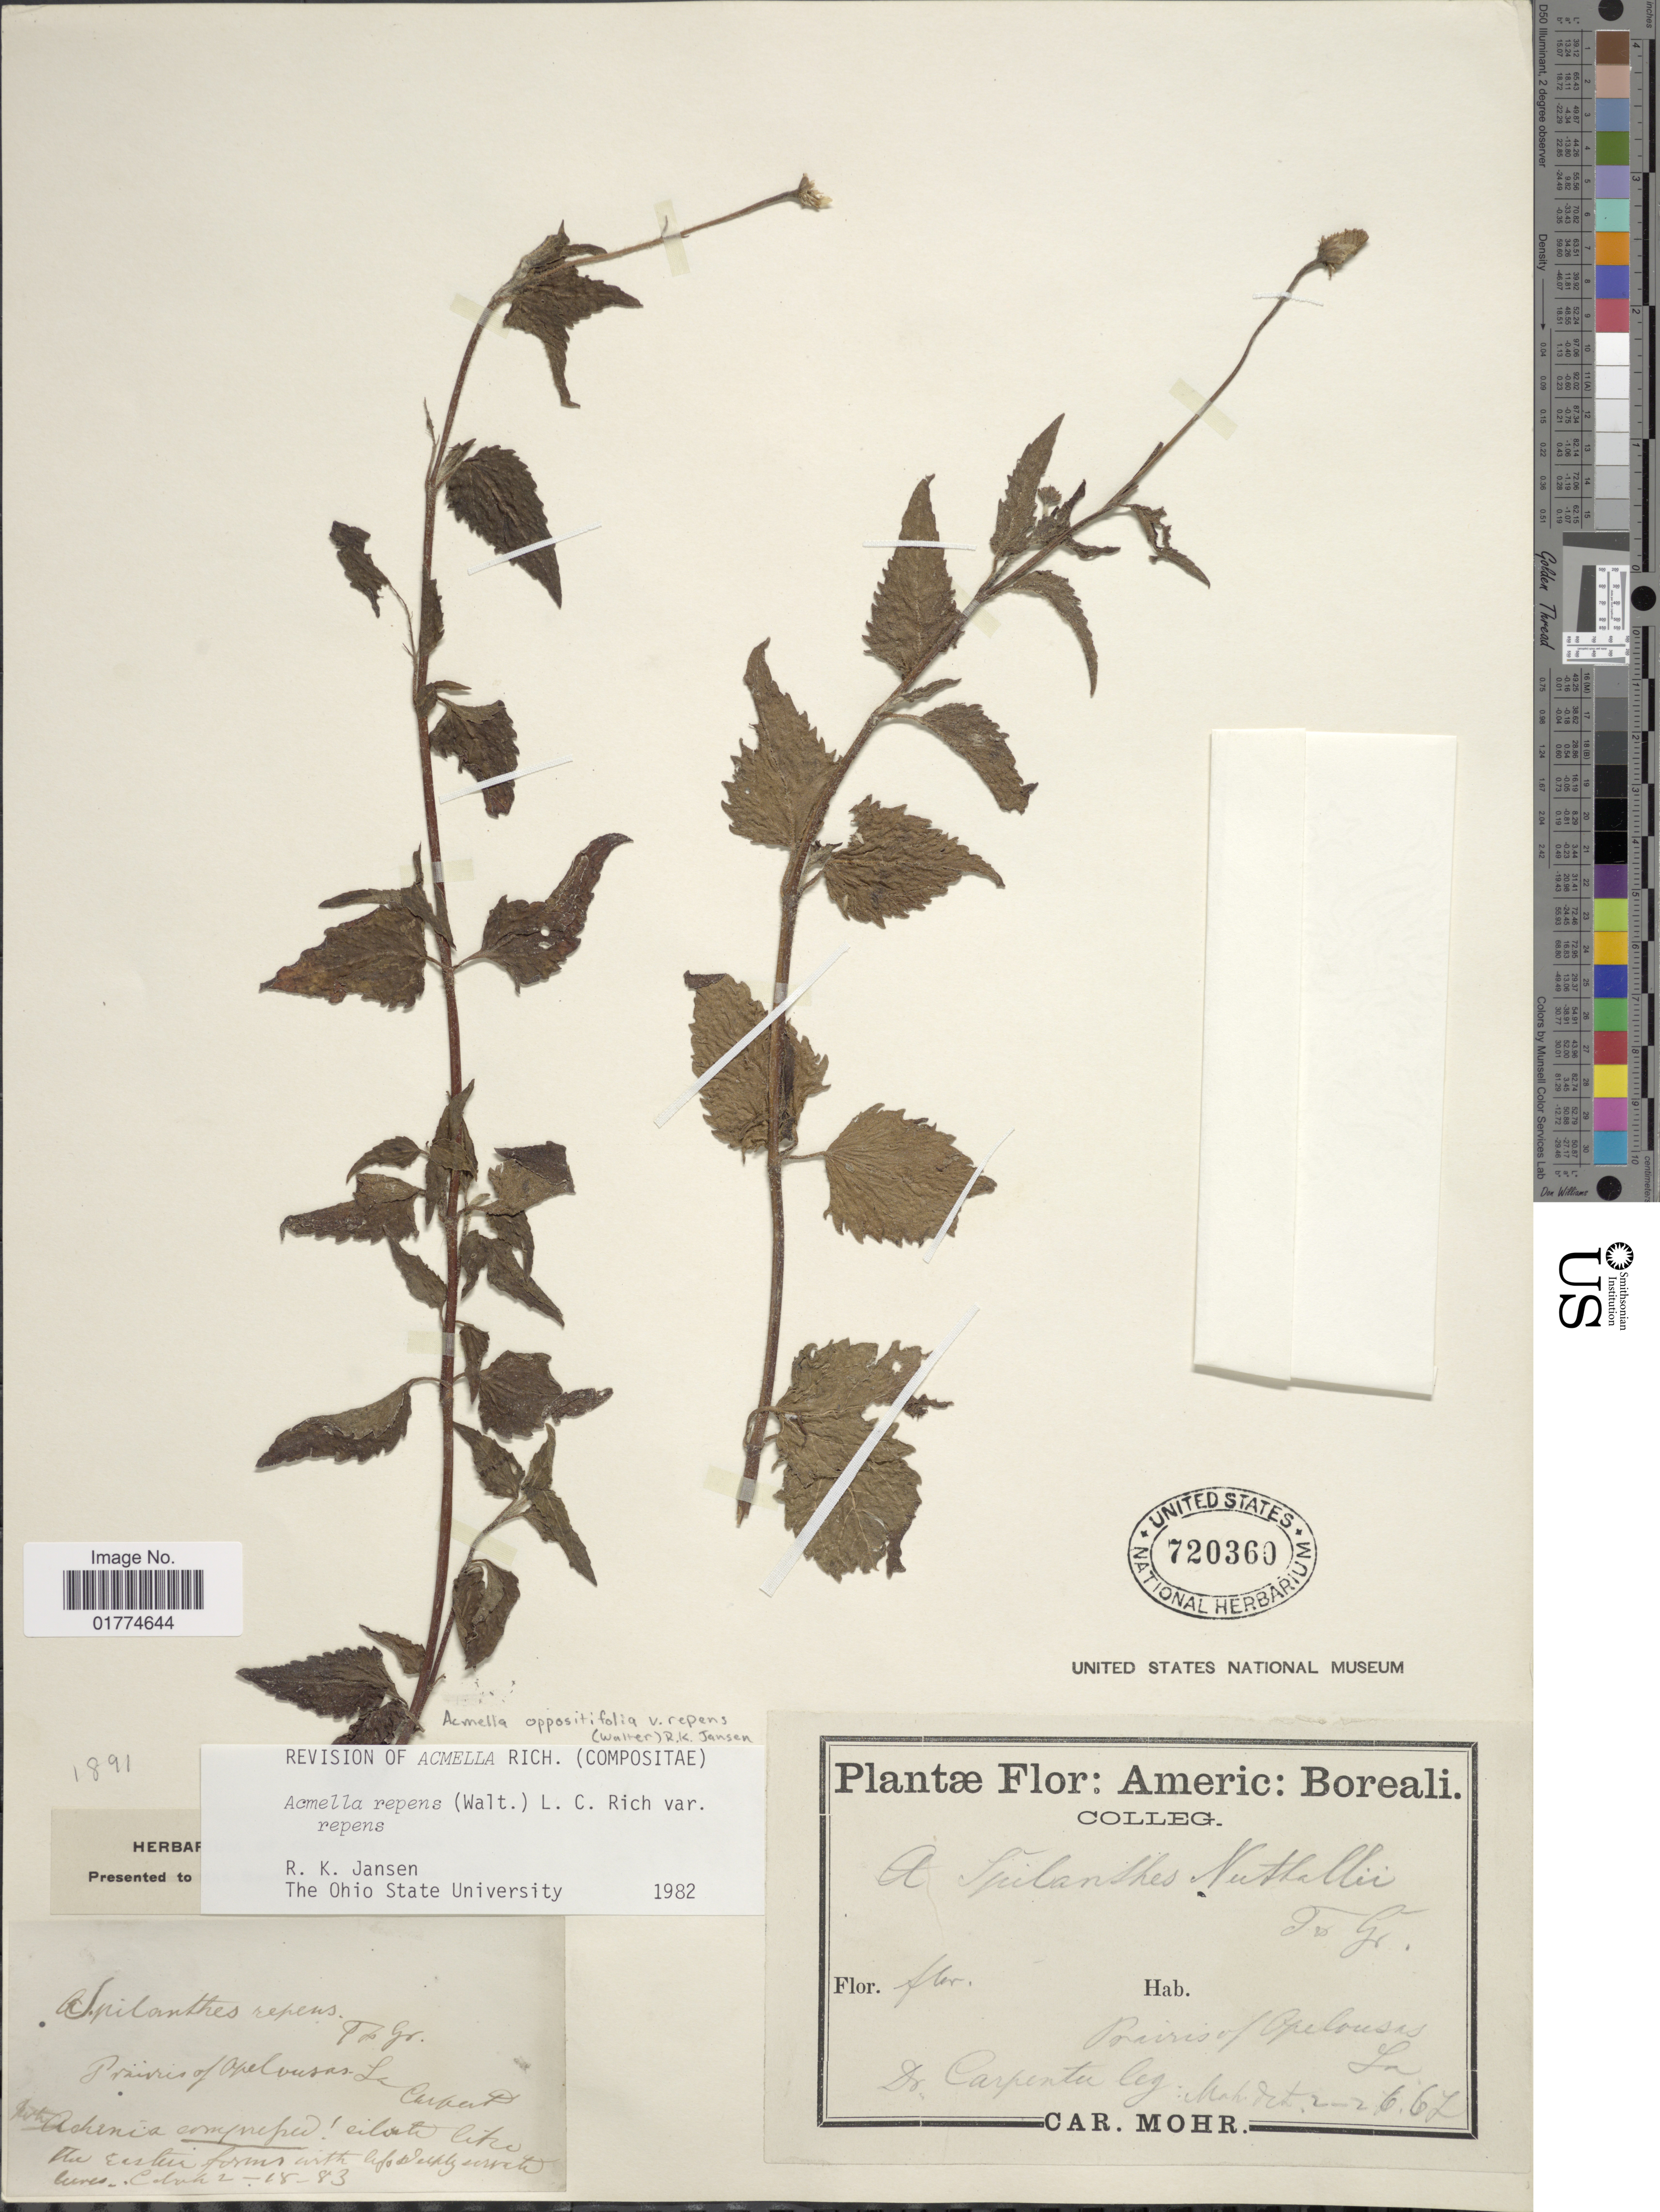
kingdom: Plantae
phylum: Tracheophyta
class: Magnoliopsida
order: Asterales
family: Asteraceae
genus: Acmella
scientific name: Acmella oppositifolia var. repens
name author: (Walter) R.K. Jansen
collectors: -. Carpenter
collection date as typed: Transcribed d/m/y: 2/10/67 to 26/10/67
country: United States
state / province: Louisiana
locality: Prairies of Opelousas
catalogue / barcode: US 720360